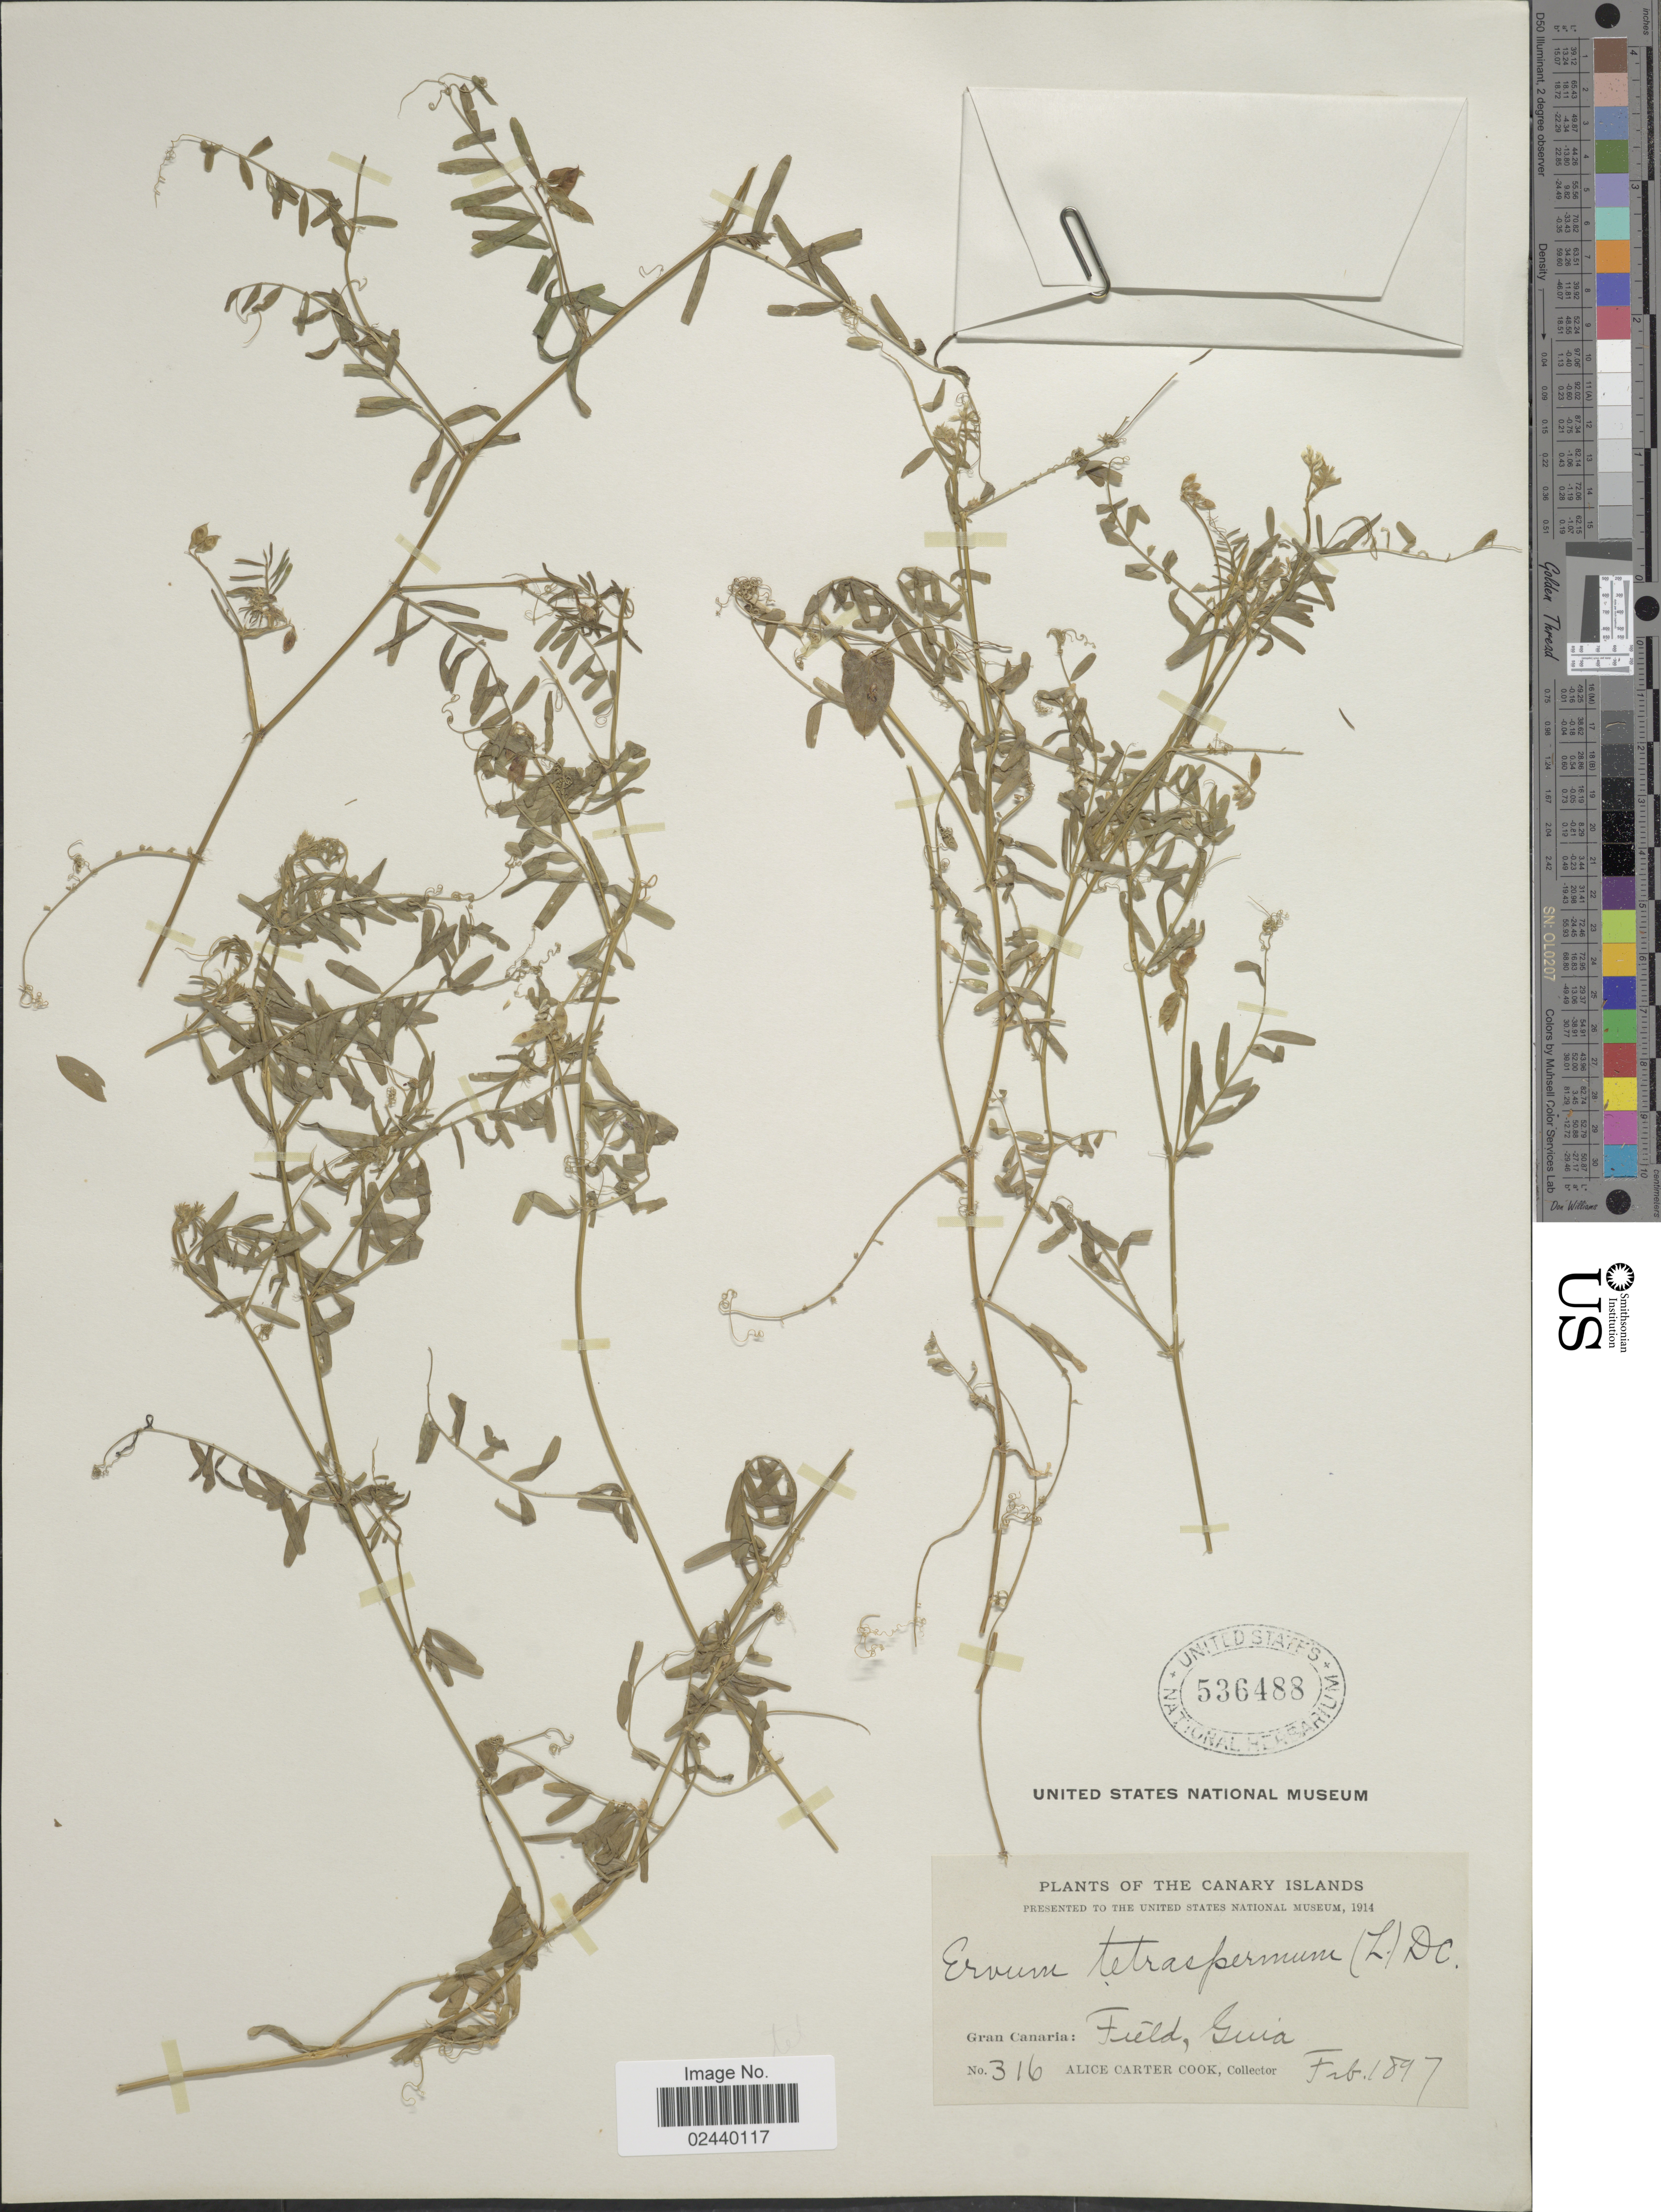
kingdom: Plantae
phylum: Tracheophyta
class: Magnoliopsida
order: Fabales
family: Fabaceae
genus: Vicia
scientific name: Vicia tetrasperma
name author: (L.) Schreb.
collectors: Alice C. Cook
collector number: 316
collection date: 1897-02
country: Spain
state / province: Canarias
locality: The Canary Islands, Gran Canaria: Field, Guia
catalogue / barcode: US 536488